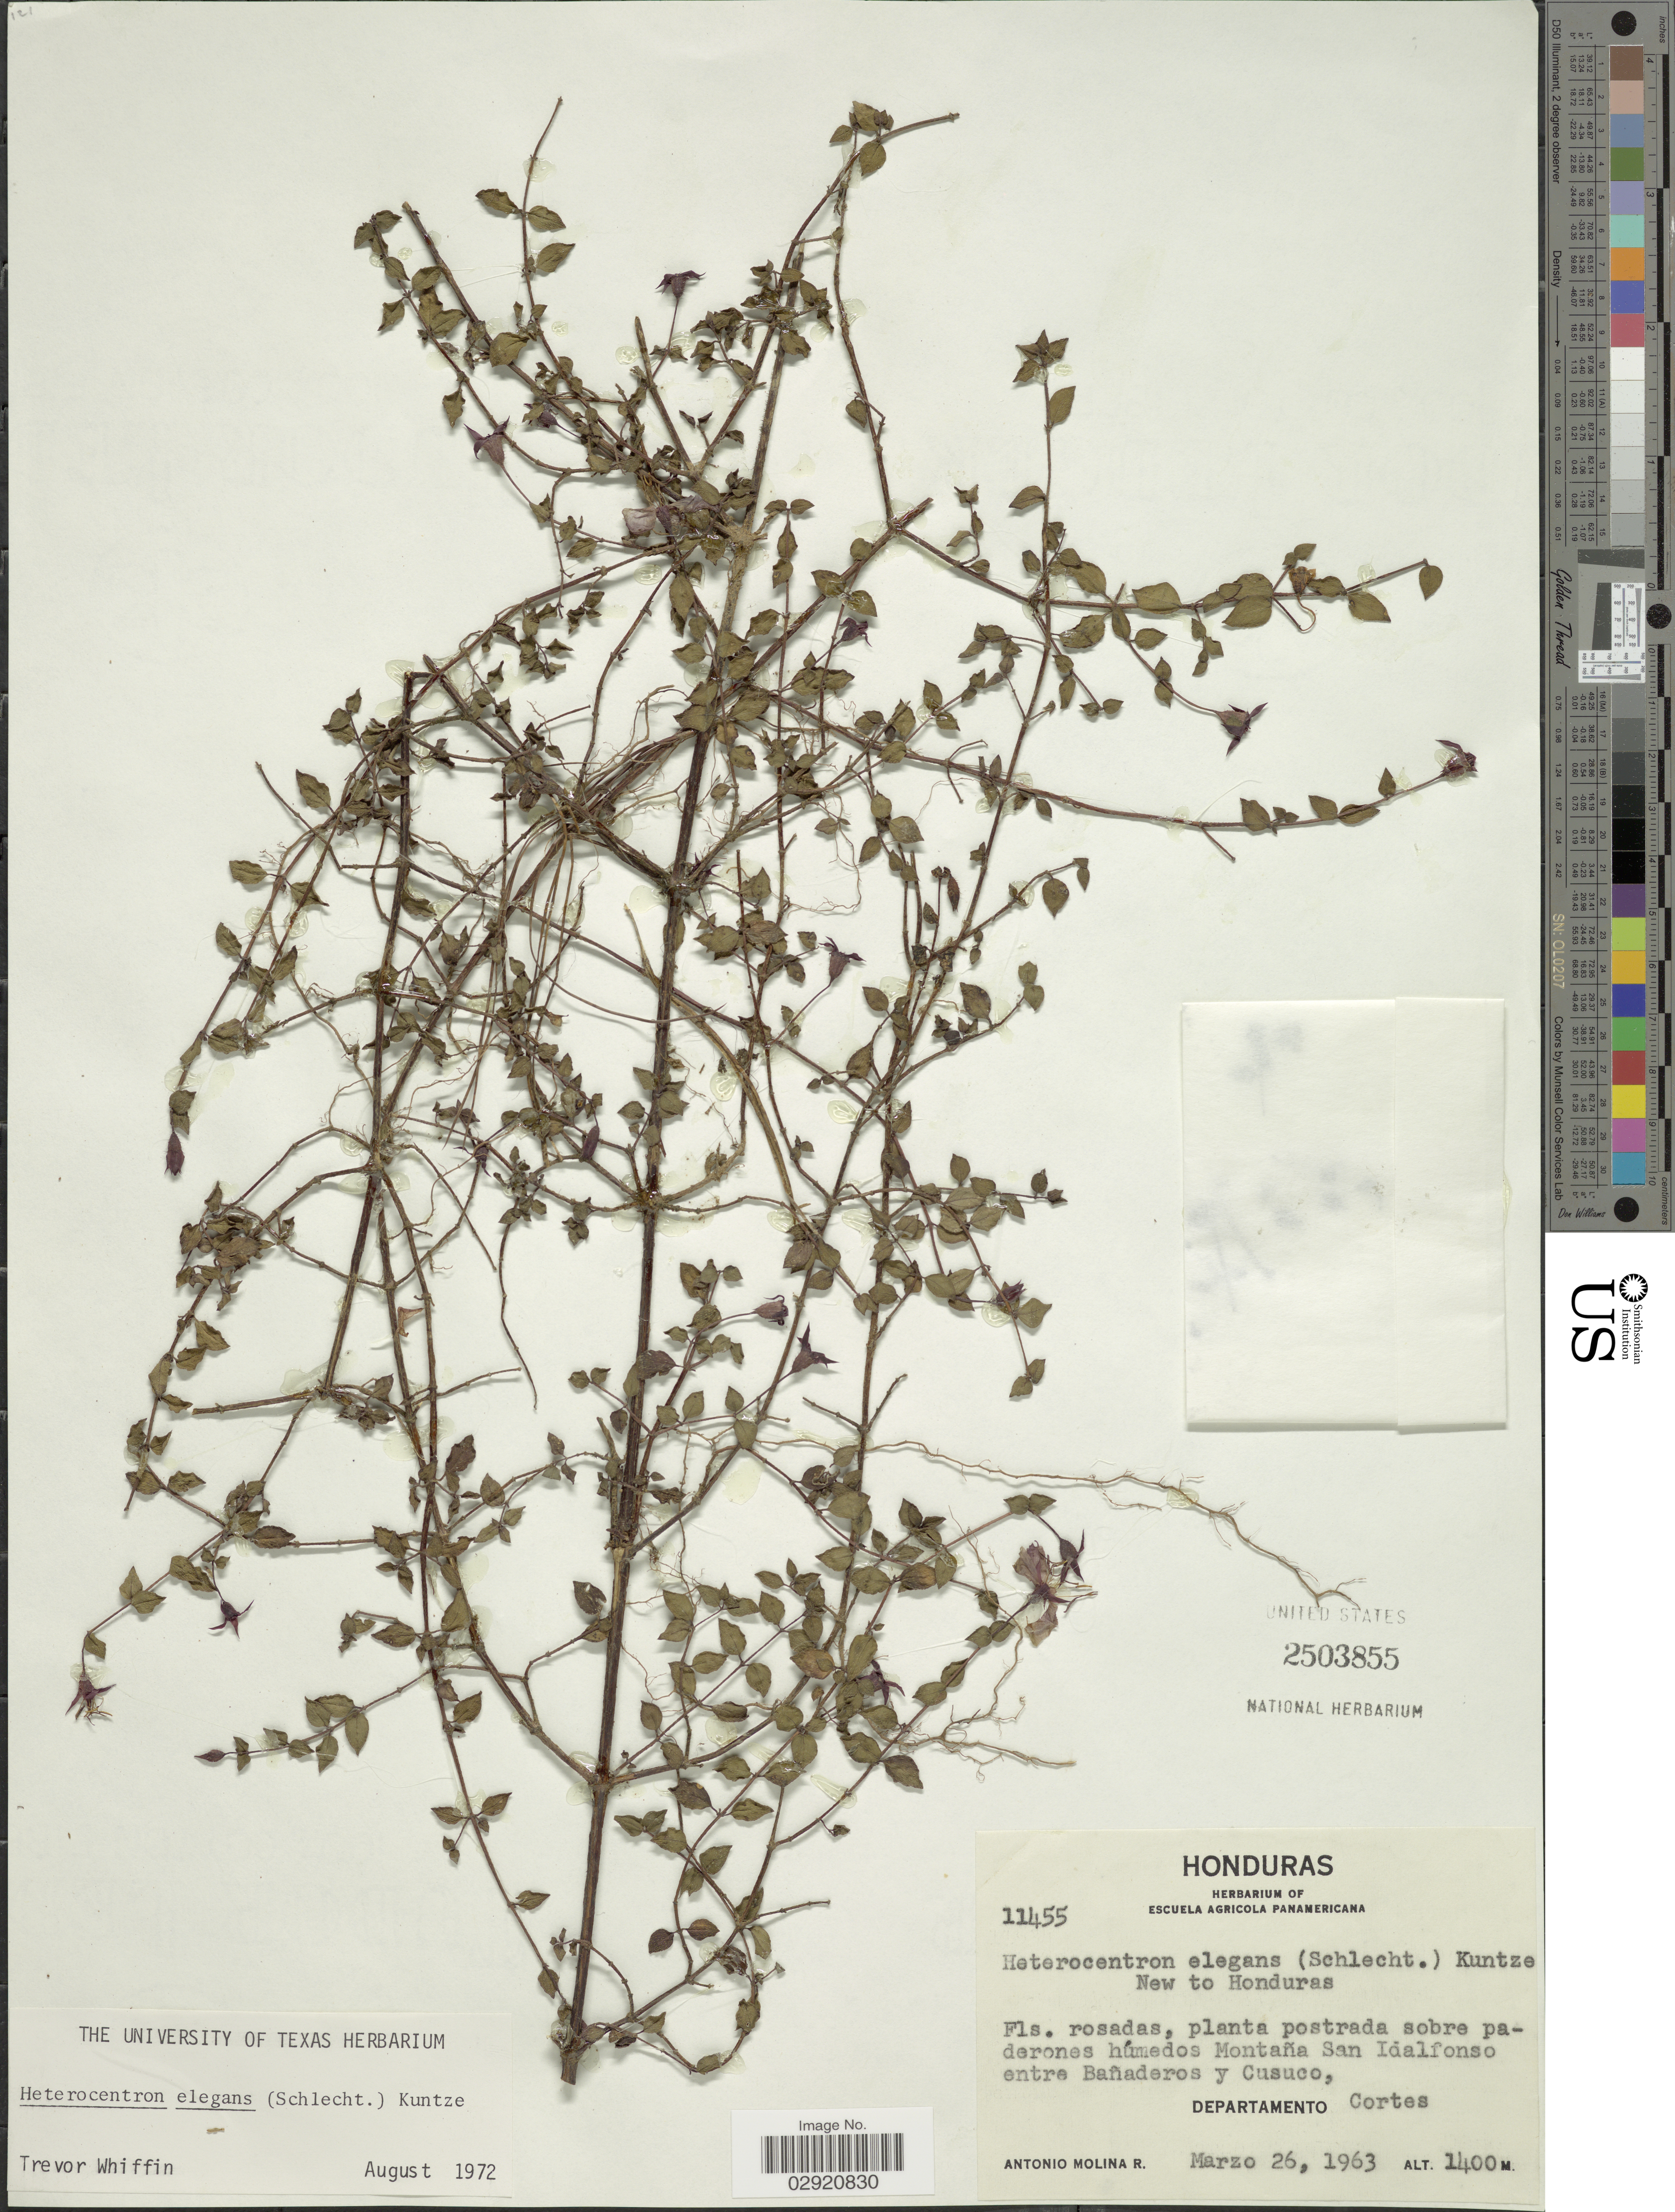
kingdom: Plantae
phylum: Tracheophyta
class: Magnoliopsida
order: Myrtales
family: Melastomataceae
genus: Heterocentron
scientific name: Heterocentron elegans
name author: (Schltdl.) Kuntze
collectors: A. Molina R.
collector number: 11455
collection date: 1963-03-26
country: Honduras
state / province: Cortés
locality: Montaña San Idalfonso entre Bañaderos y Cusuco, Departamento Cortes.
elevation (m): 1400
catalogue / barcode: US 2503855